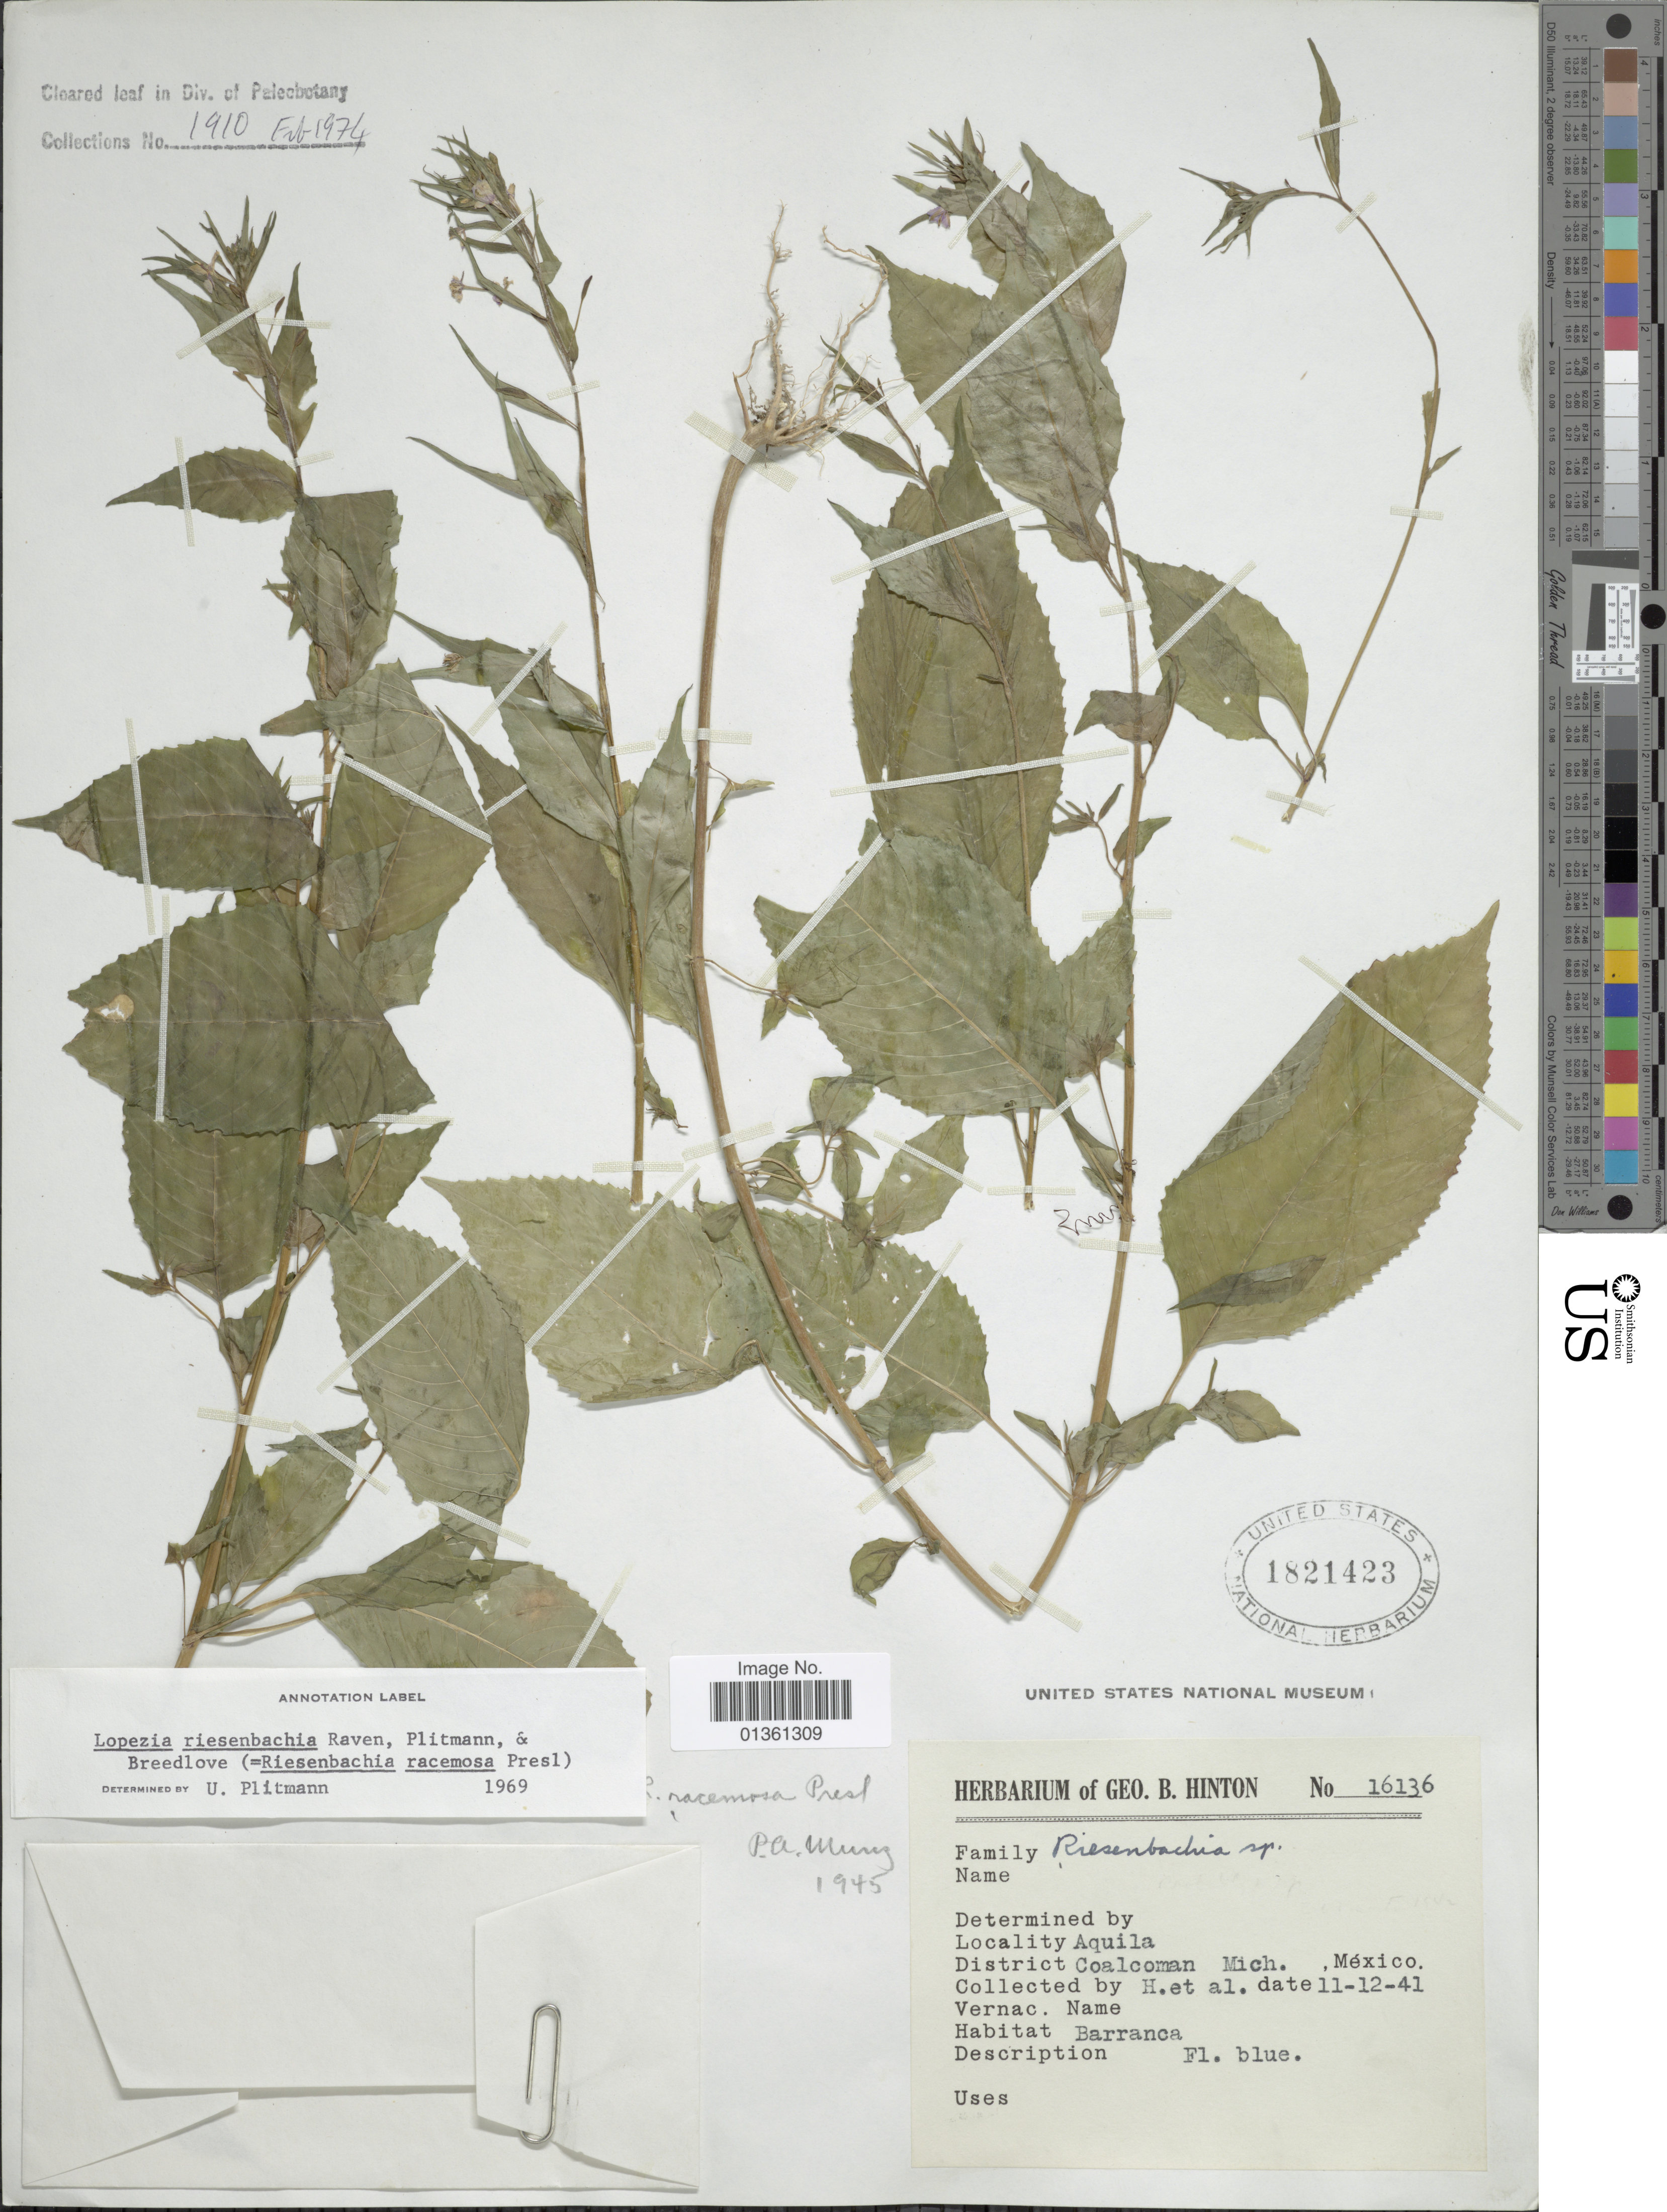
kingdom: Plantae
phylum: Tracheophyta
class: Magnoliopsida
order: Myrtales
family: Onagraceae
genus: Lopezia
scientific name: Lopezia riesenbachia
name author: Plitmann et al.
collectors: G. B. Hinton & et al.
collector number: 16136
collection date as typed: Transcribed d/m/y: 11/12/41; 11-12-41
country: Mexico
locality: Aquila. District Coalcoman Mich.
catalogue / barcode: US 1821423